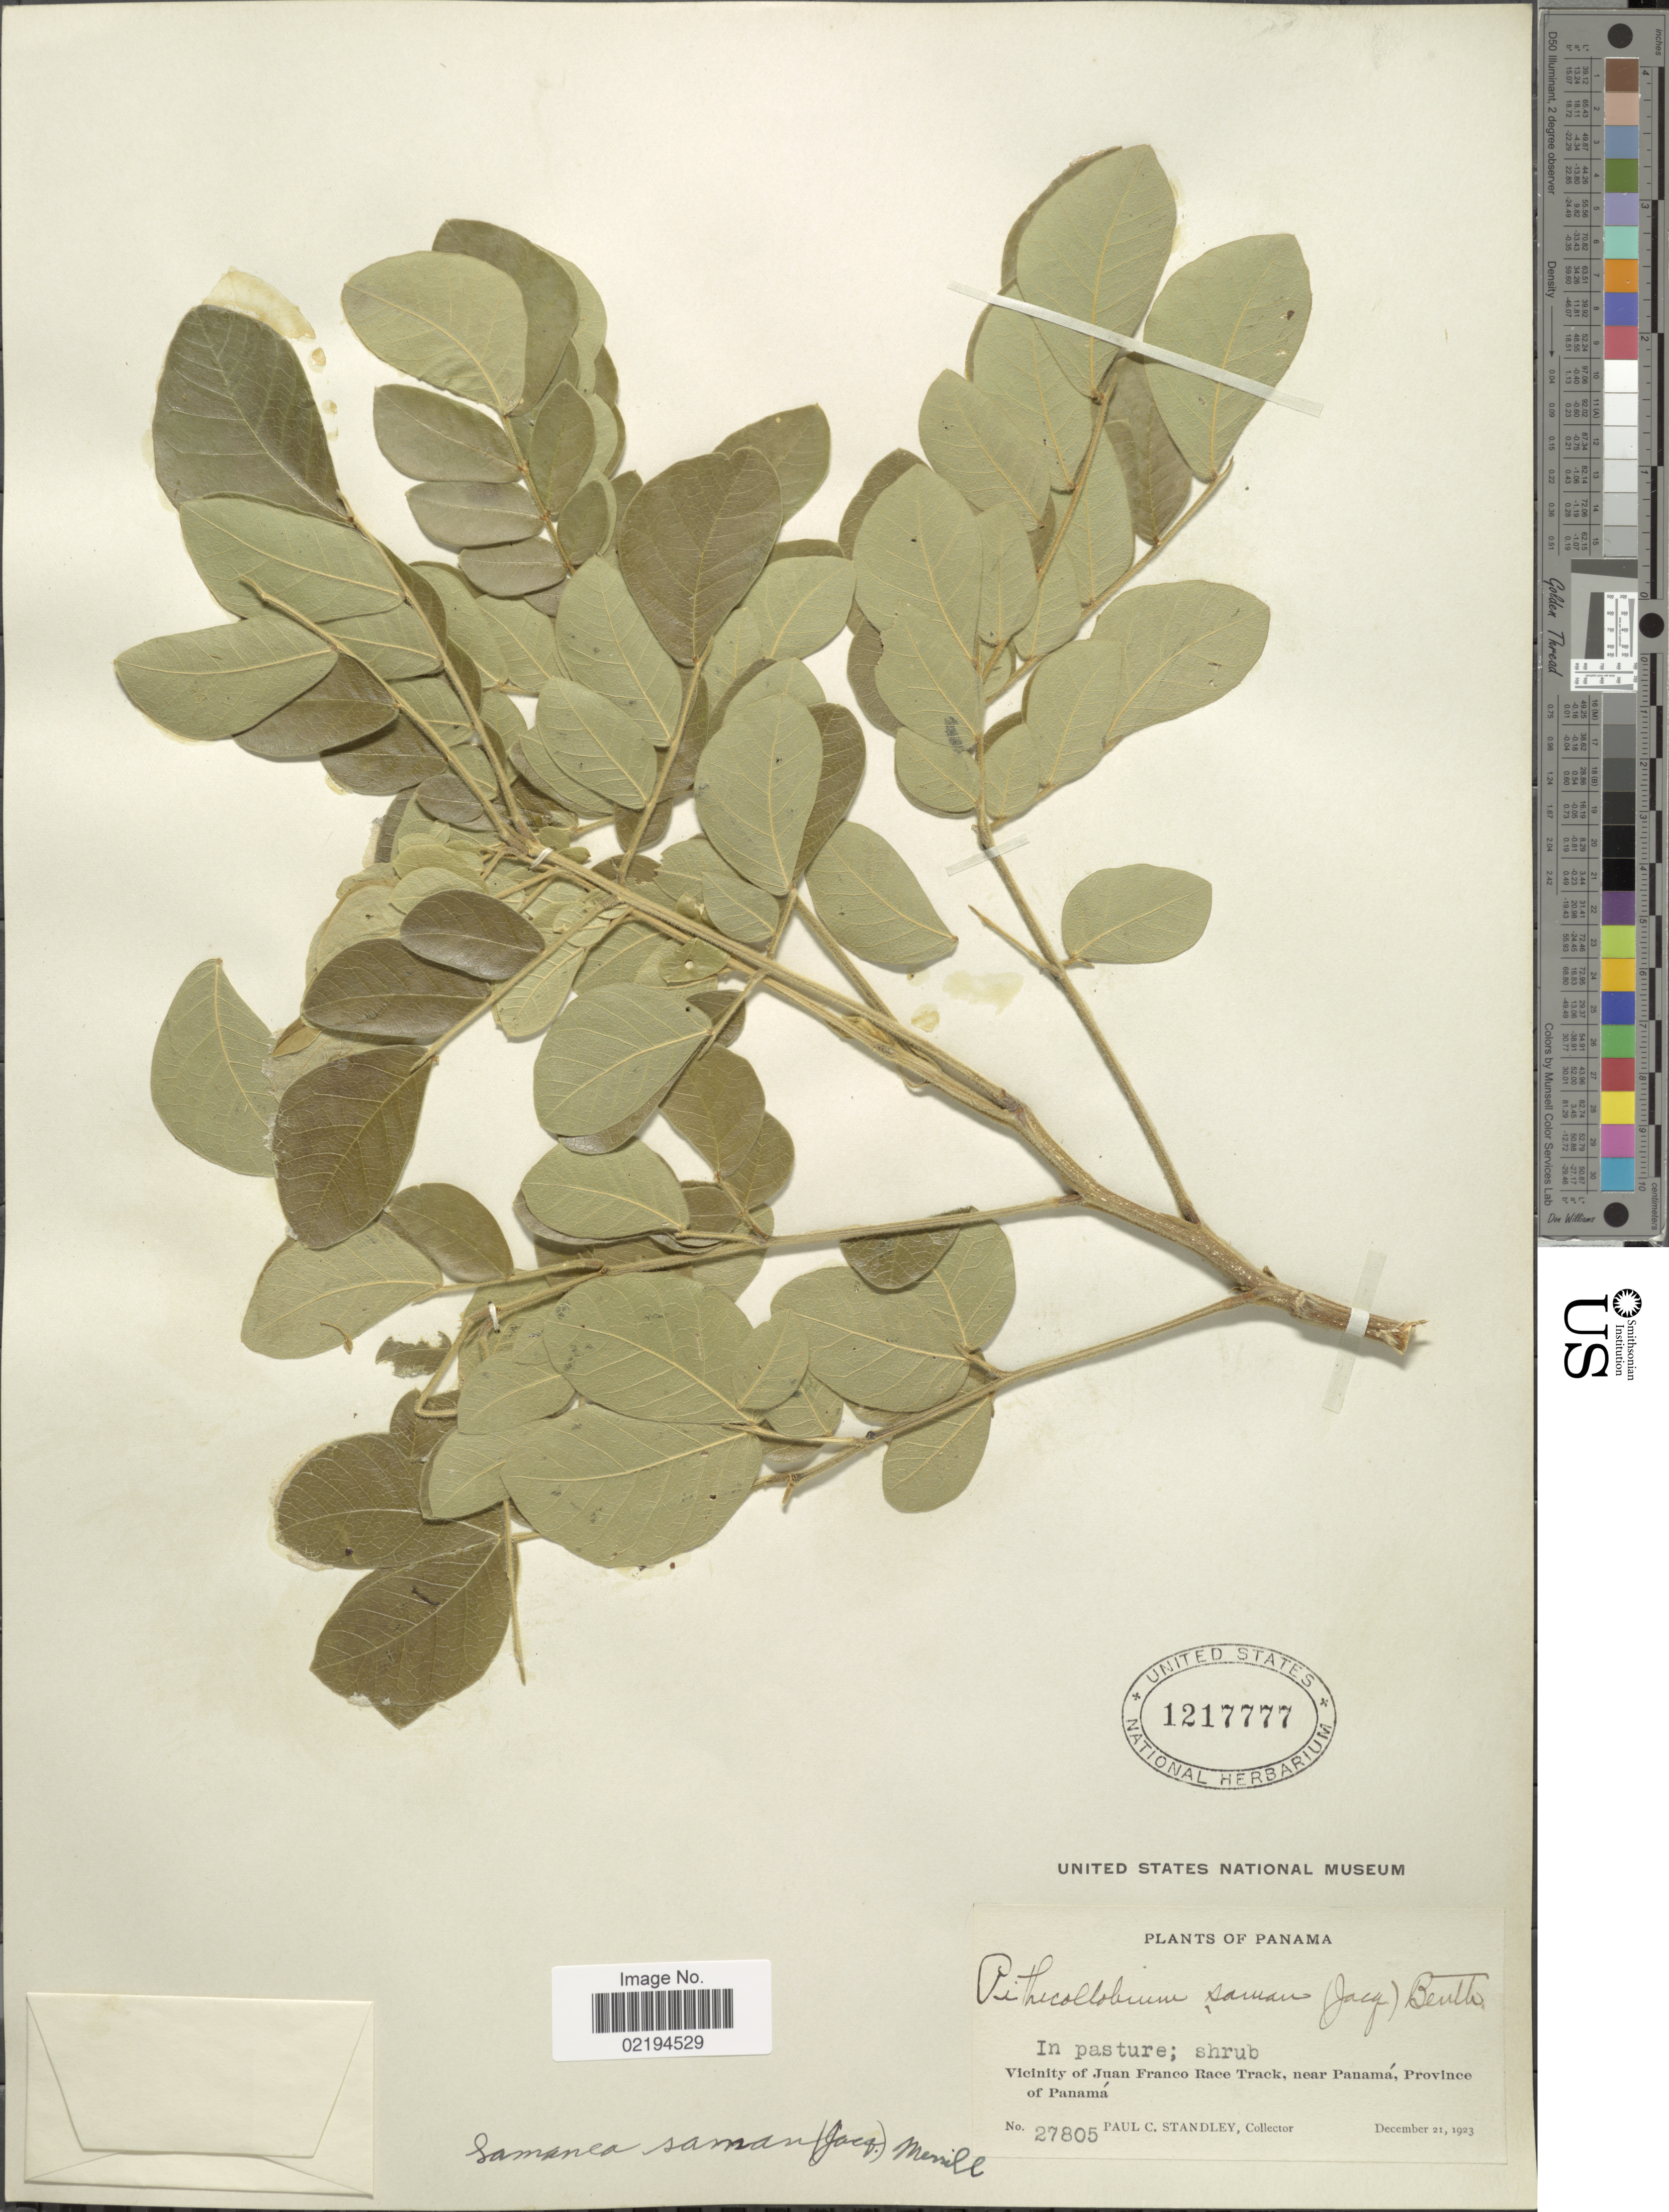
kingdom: Plantae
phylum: Tracheophyta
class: Magnoliopsida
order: Fabales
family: Fabaceae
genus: Samanea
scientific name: Samanea saman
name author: (Jacq.) Merr.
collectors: P. C. Standley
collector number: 27805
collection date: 1923-12-21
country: Panama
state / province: Panamá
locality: Vicinity of Juan Franco Race Track, near Paranamá.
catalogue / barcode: US 1217777